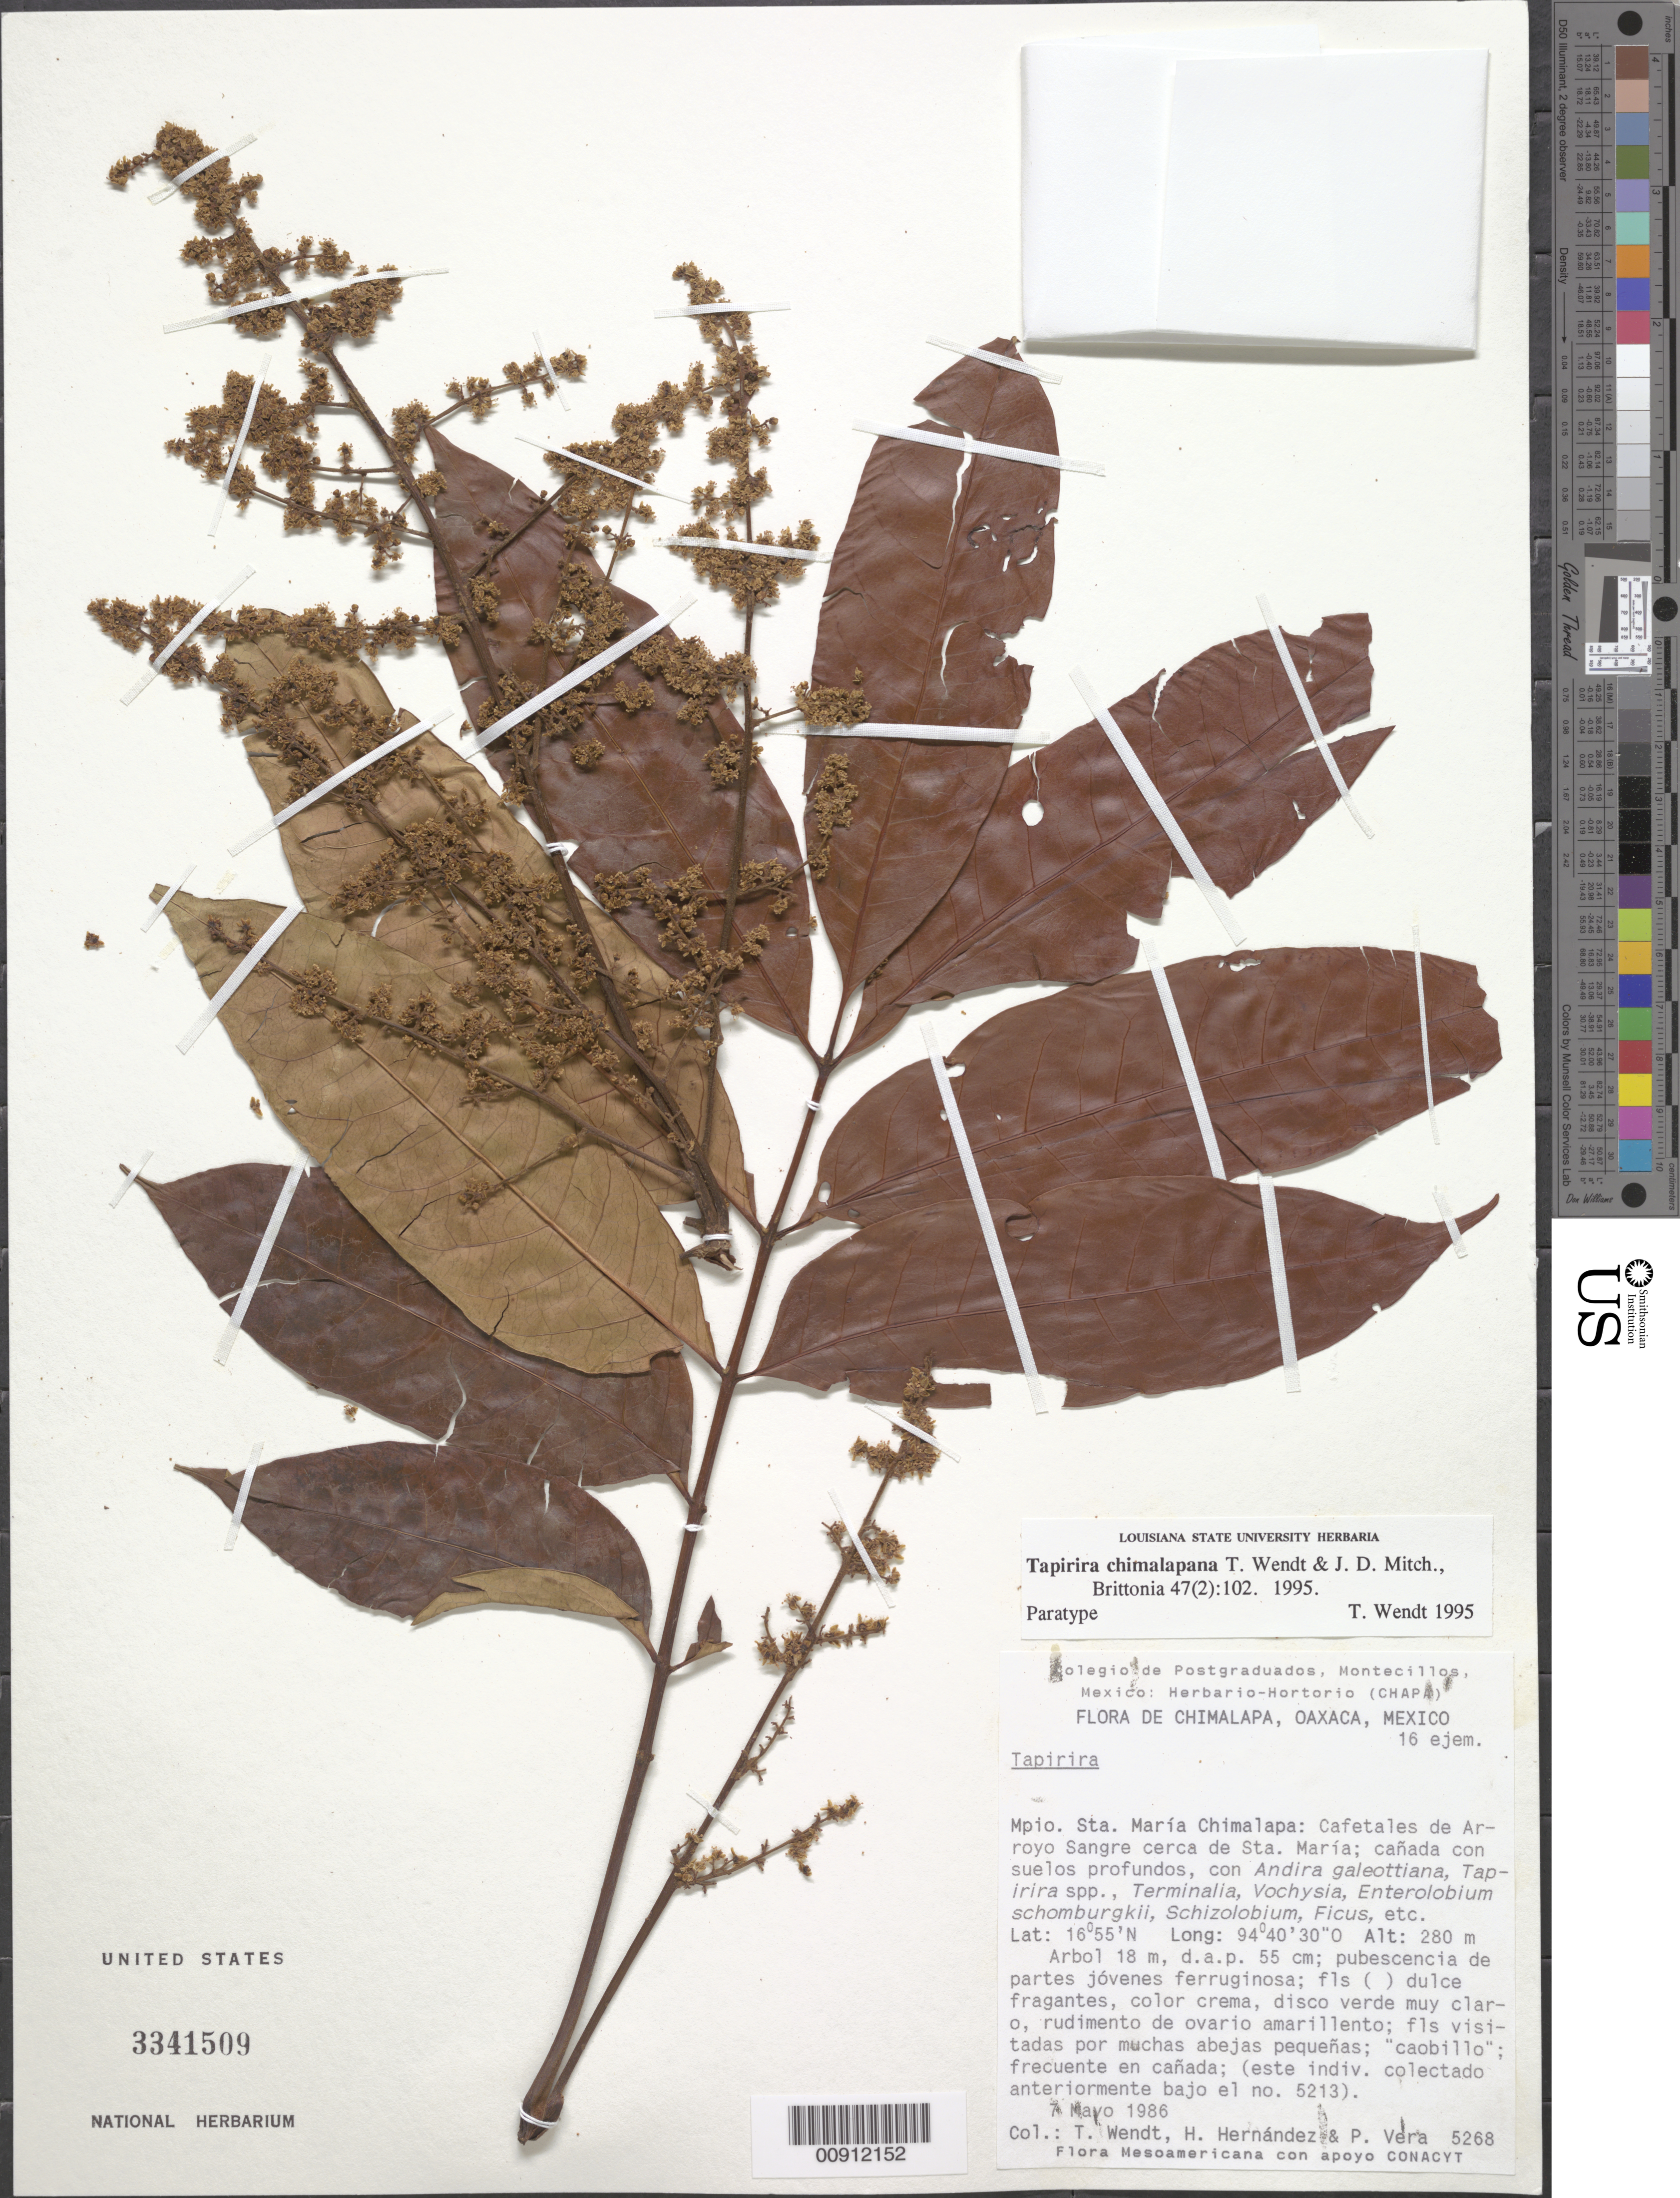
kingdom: Plantae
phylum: Tracheophyta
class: Magnoliopsida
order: Sapindales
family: Anacardiaceae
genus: Tapirira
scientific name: Tapirira chimalapana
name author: T. Wendt & J.D. Mitch.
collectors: T. L. Wendt, Hernández, H. & P. Vera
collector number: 5268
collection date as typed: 07 May 1986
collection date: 1986-05-07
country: Mexico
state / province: Oaxaca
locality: Oaxaca: Mpio. Sta. María Chimalapa: Cafetales de Arroyo Sangre cerca de Sta. María.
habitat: Cañada con suelos profundos, con Andira galeottiana, Tapirira spp., Terminalia, Vochysia, Enterolobium schomburgkii & c.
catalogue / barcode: US 3341509